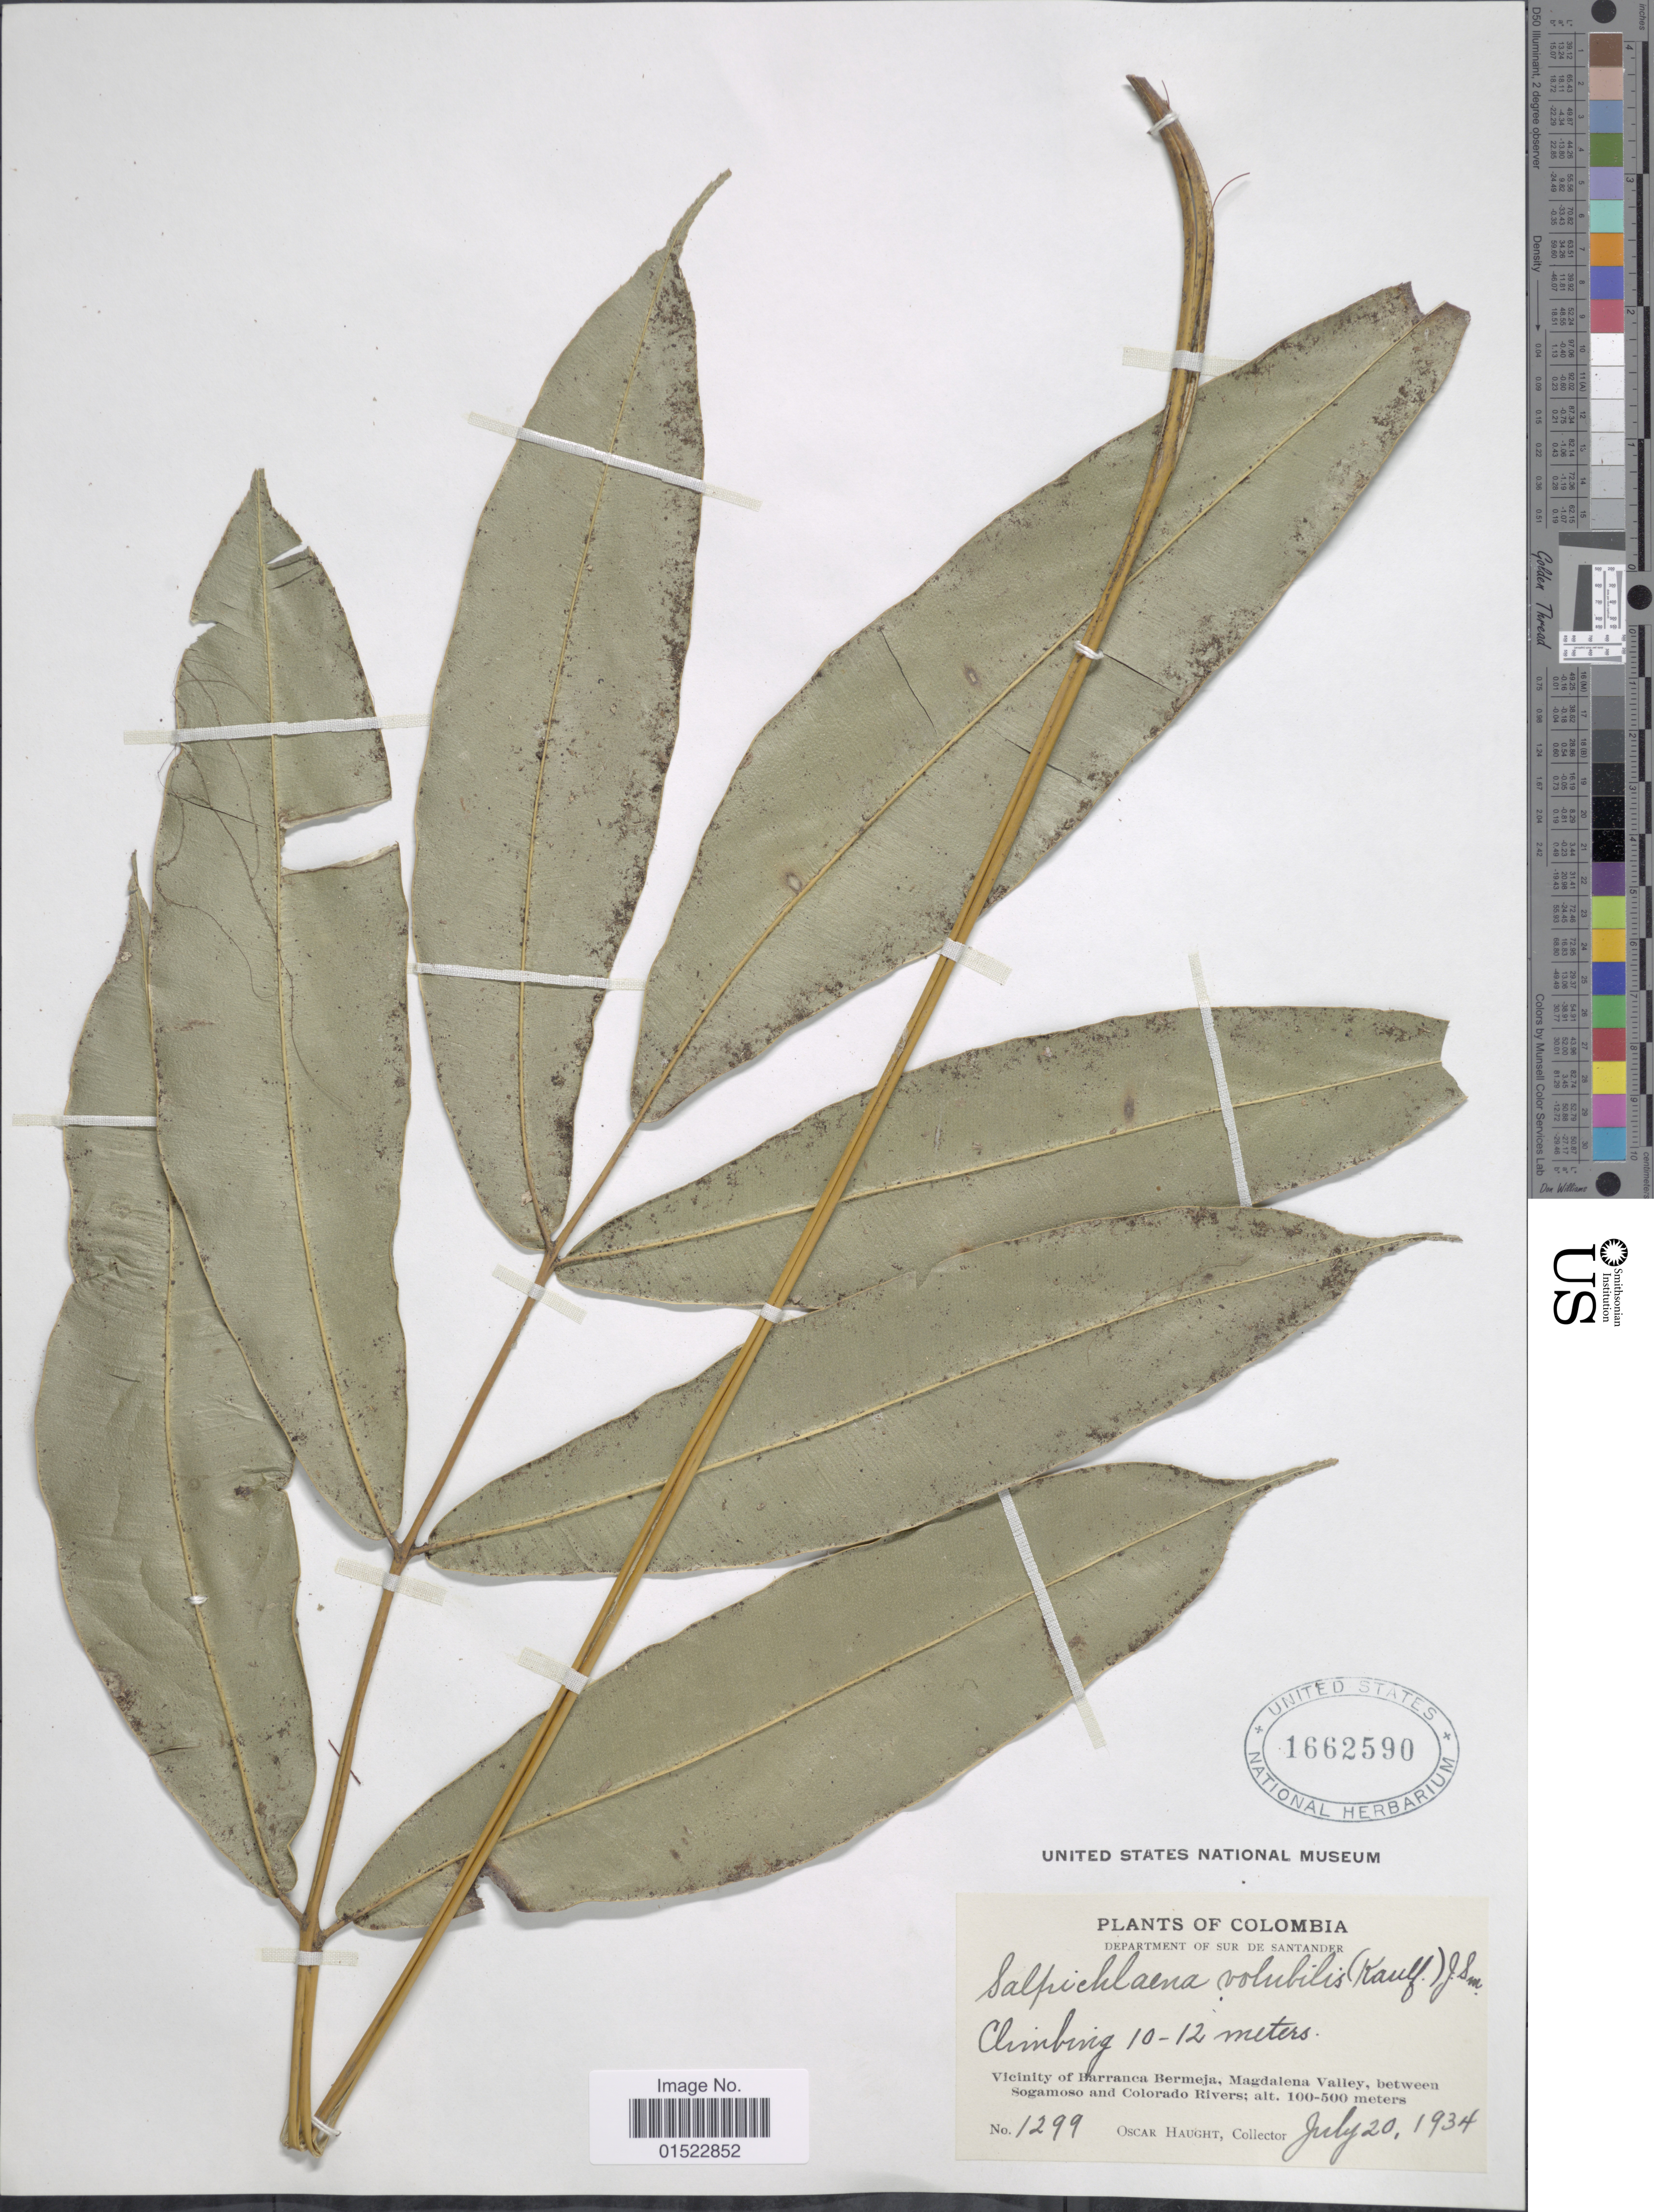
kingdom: Plantae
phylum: Tracheophyta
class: Polypodiopsida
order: Polypodiales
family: Blechnaceae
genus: Salpichlaena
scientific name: Salpichlaena volubilis subsp. volubilis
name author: (Kaulf.) J. Sm.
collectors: O. L. Haught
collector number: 1299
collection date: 1934-07-20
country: Colombia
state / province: Santander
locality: Department of Sur de Santader, Vicinity of Barranca Bermeja, Magdalena Valley, between Sogamoso and Colorado Rivers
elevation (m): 100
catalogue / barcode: US 1662590